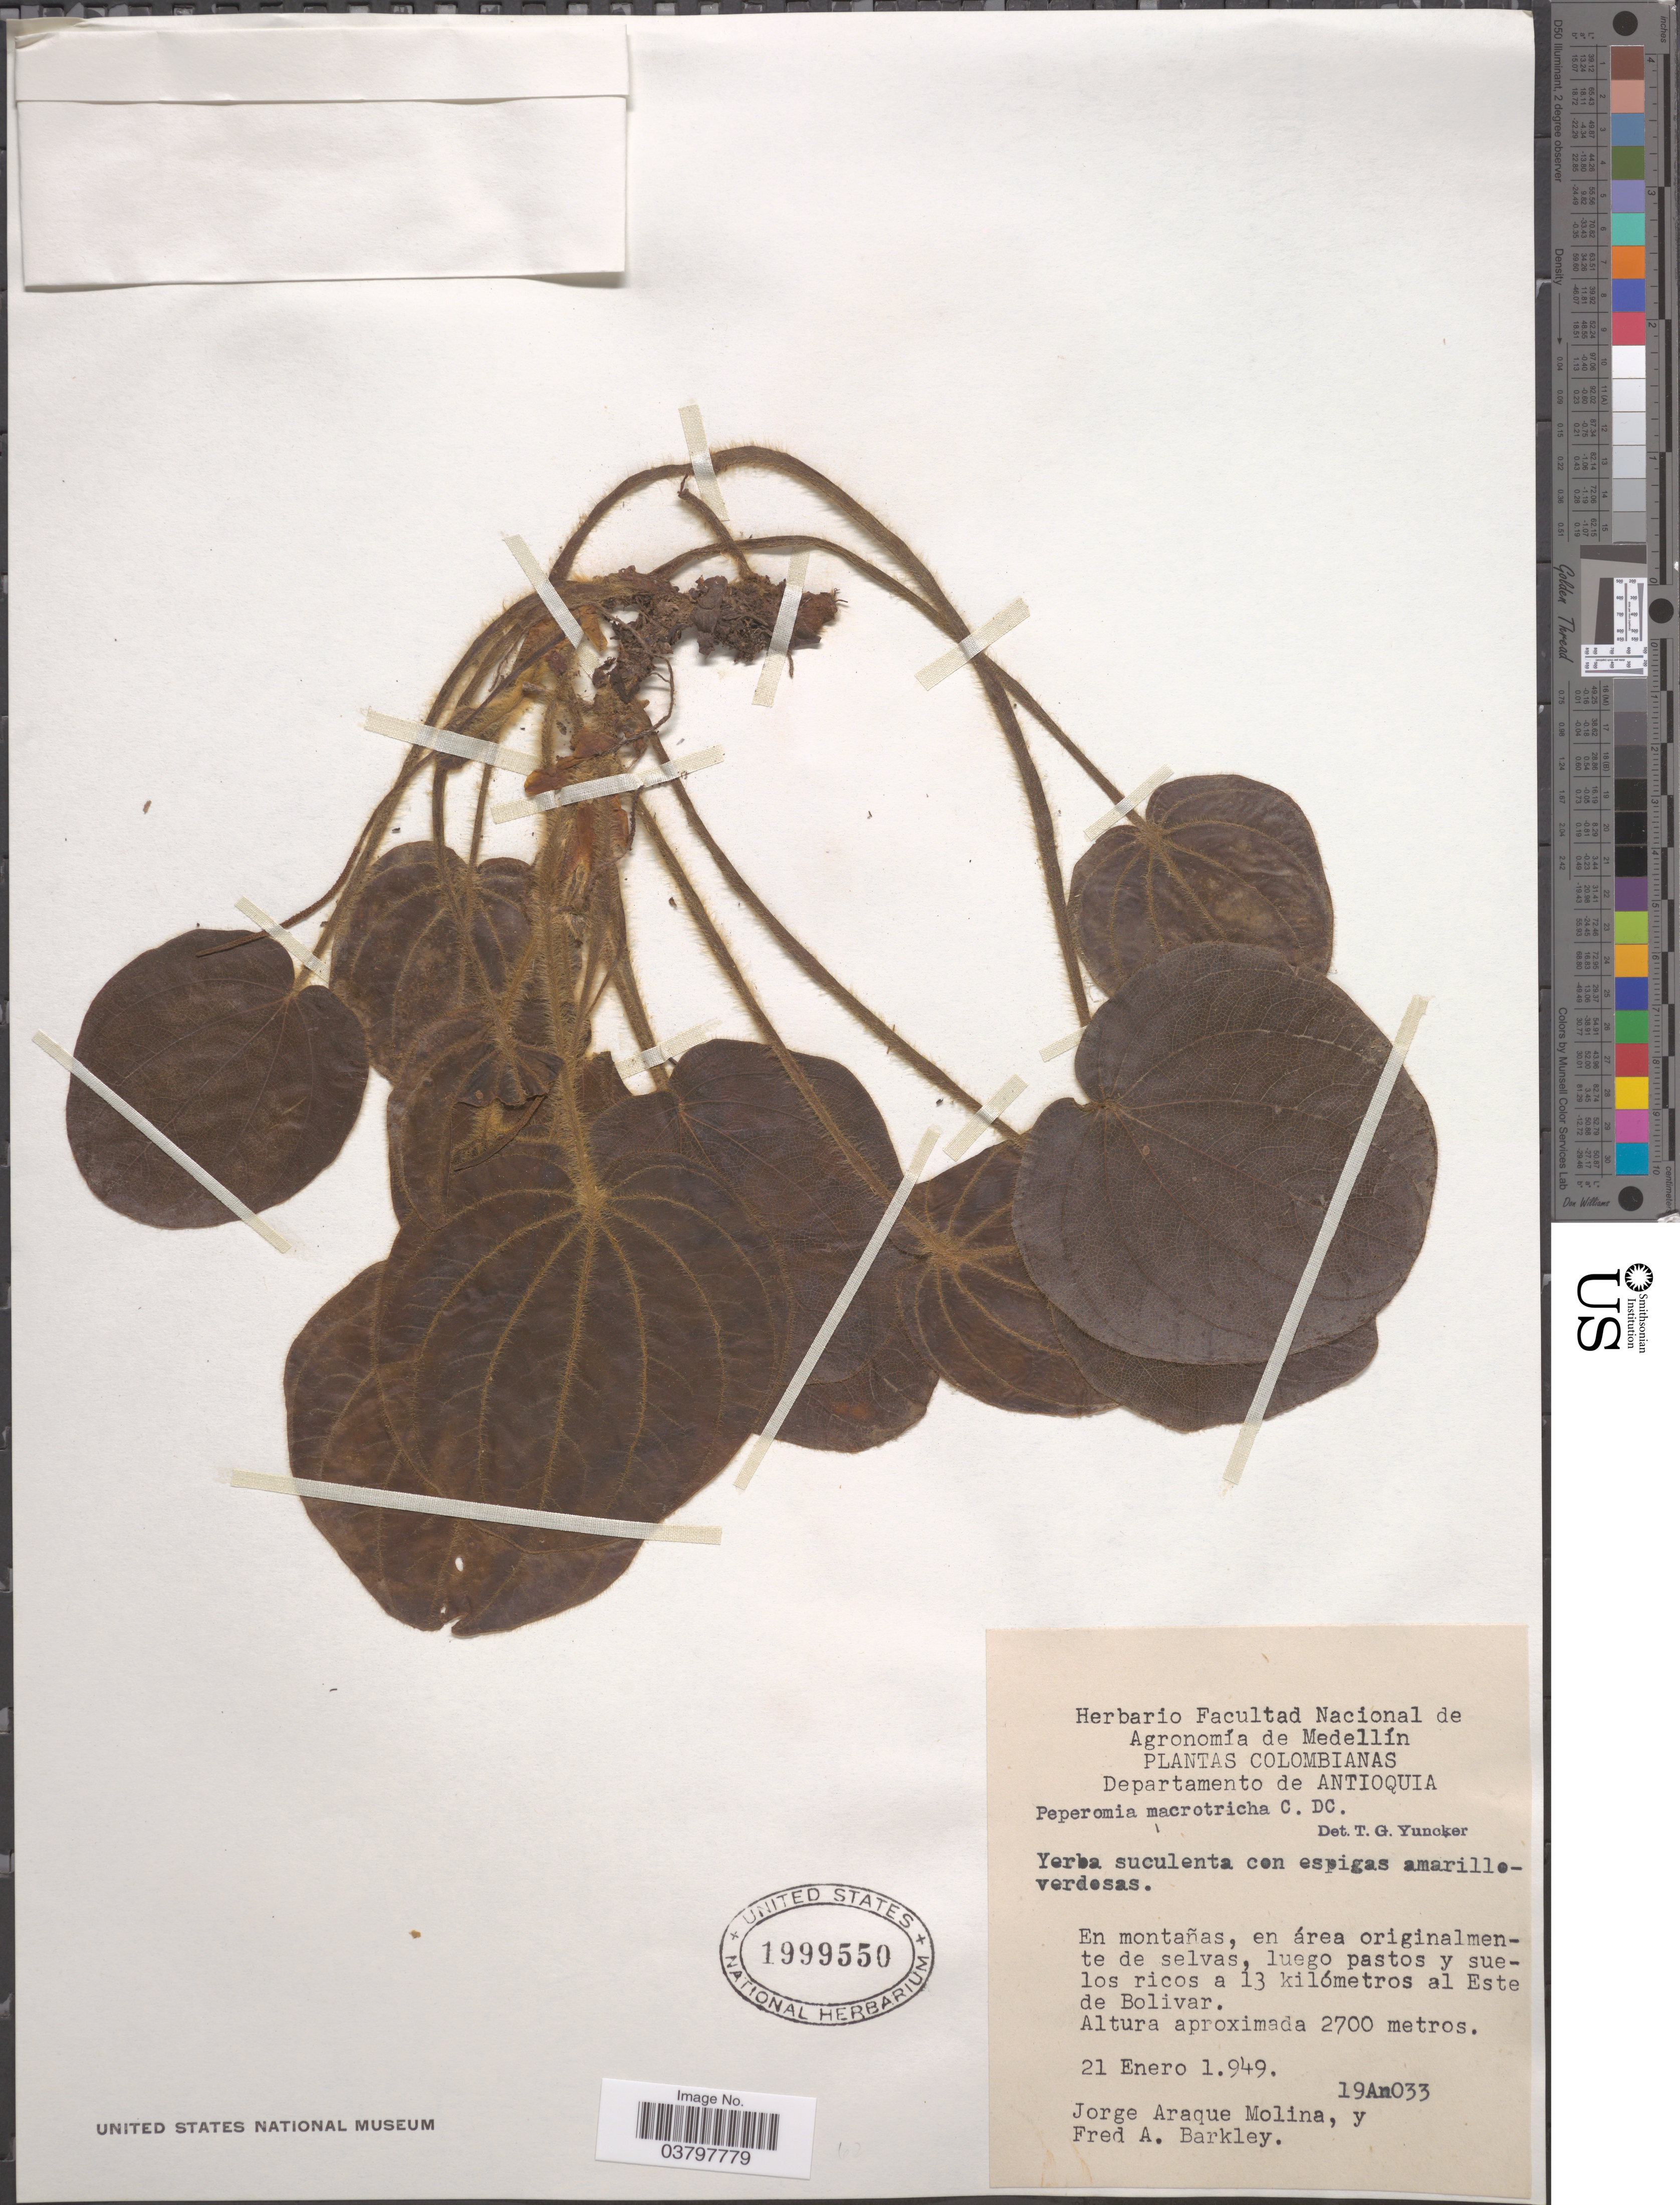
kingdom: Plantae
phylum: Tracheophyta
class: Magnoliopsida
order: Piperales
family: Piperaceae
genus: Peperomia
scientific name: Peperomia macrotricha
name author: C. DC.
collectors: J. A. Molina & F. A. Barkley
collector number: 19An033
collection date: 1949-01-21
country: Colombia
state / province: Antioquia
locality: Departamento de Antioquia. En montañas, en área originalmente de selvas, luego pastos y suelos ricos a 13 kilómetros al Este de Bolivar.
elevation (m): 2700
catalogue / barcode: US 1999550